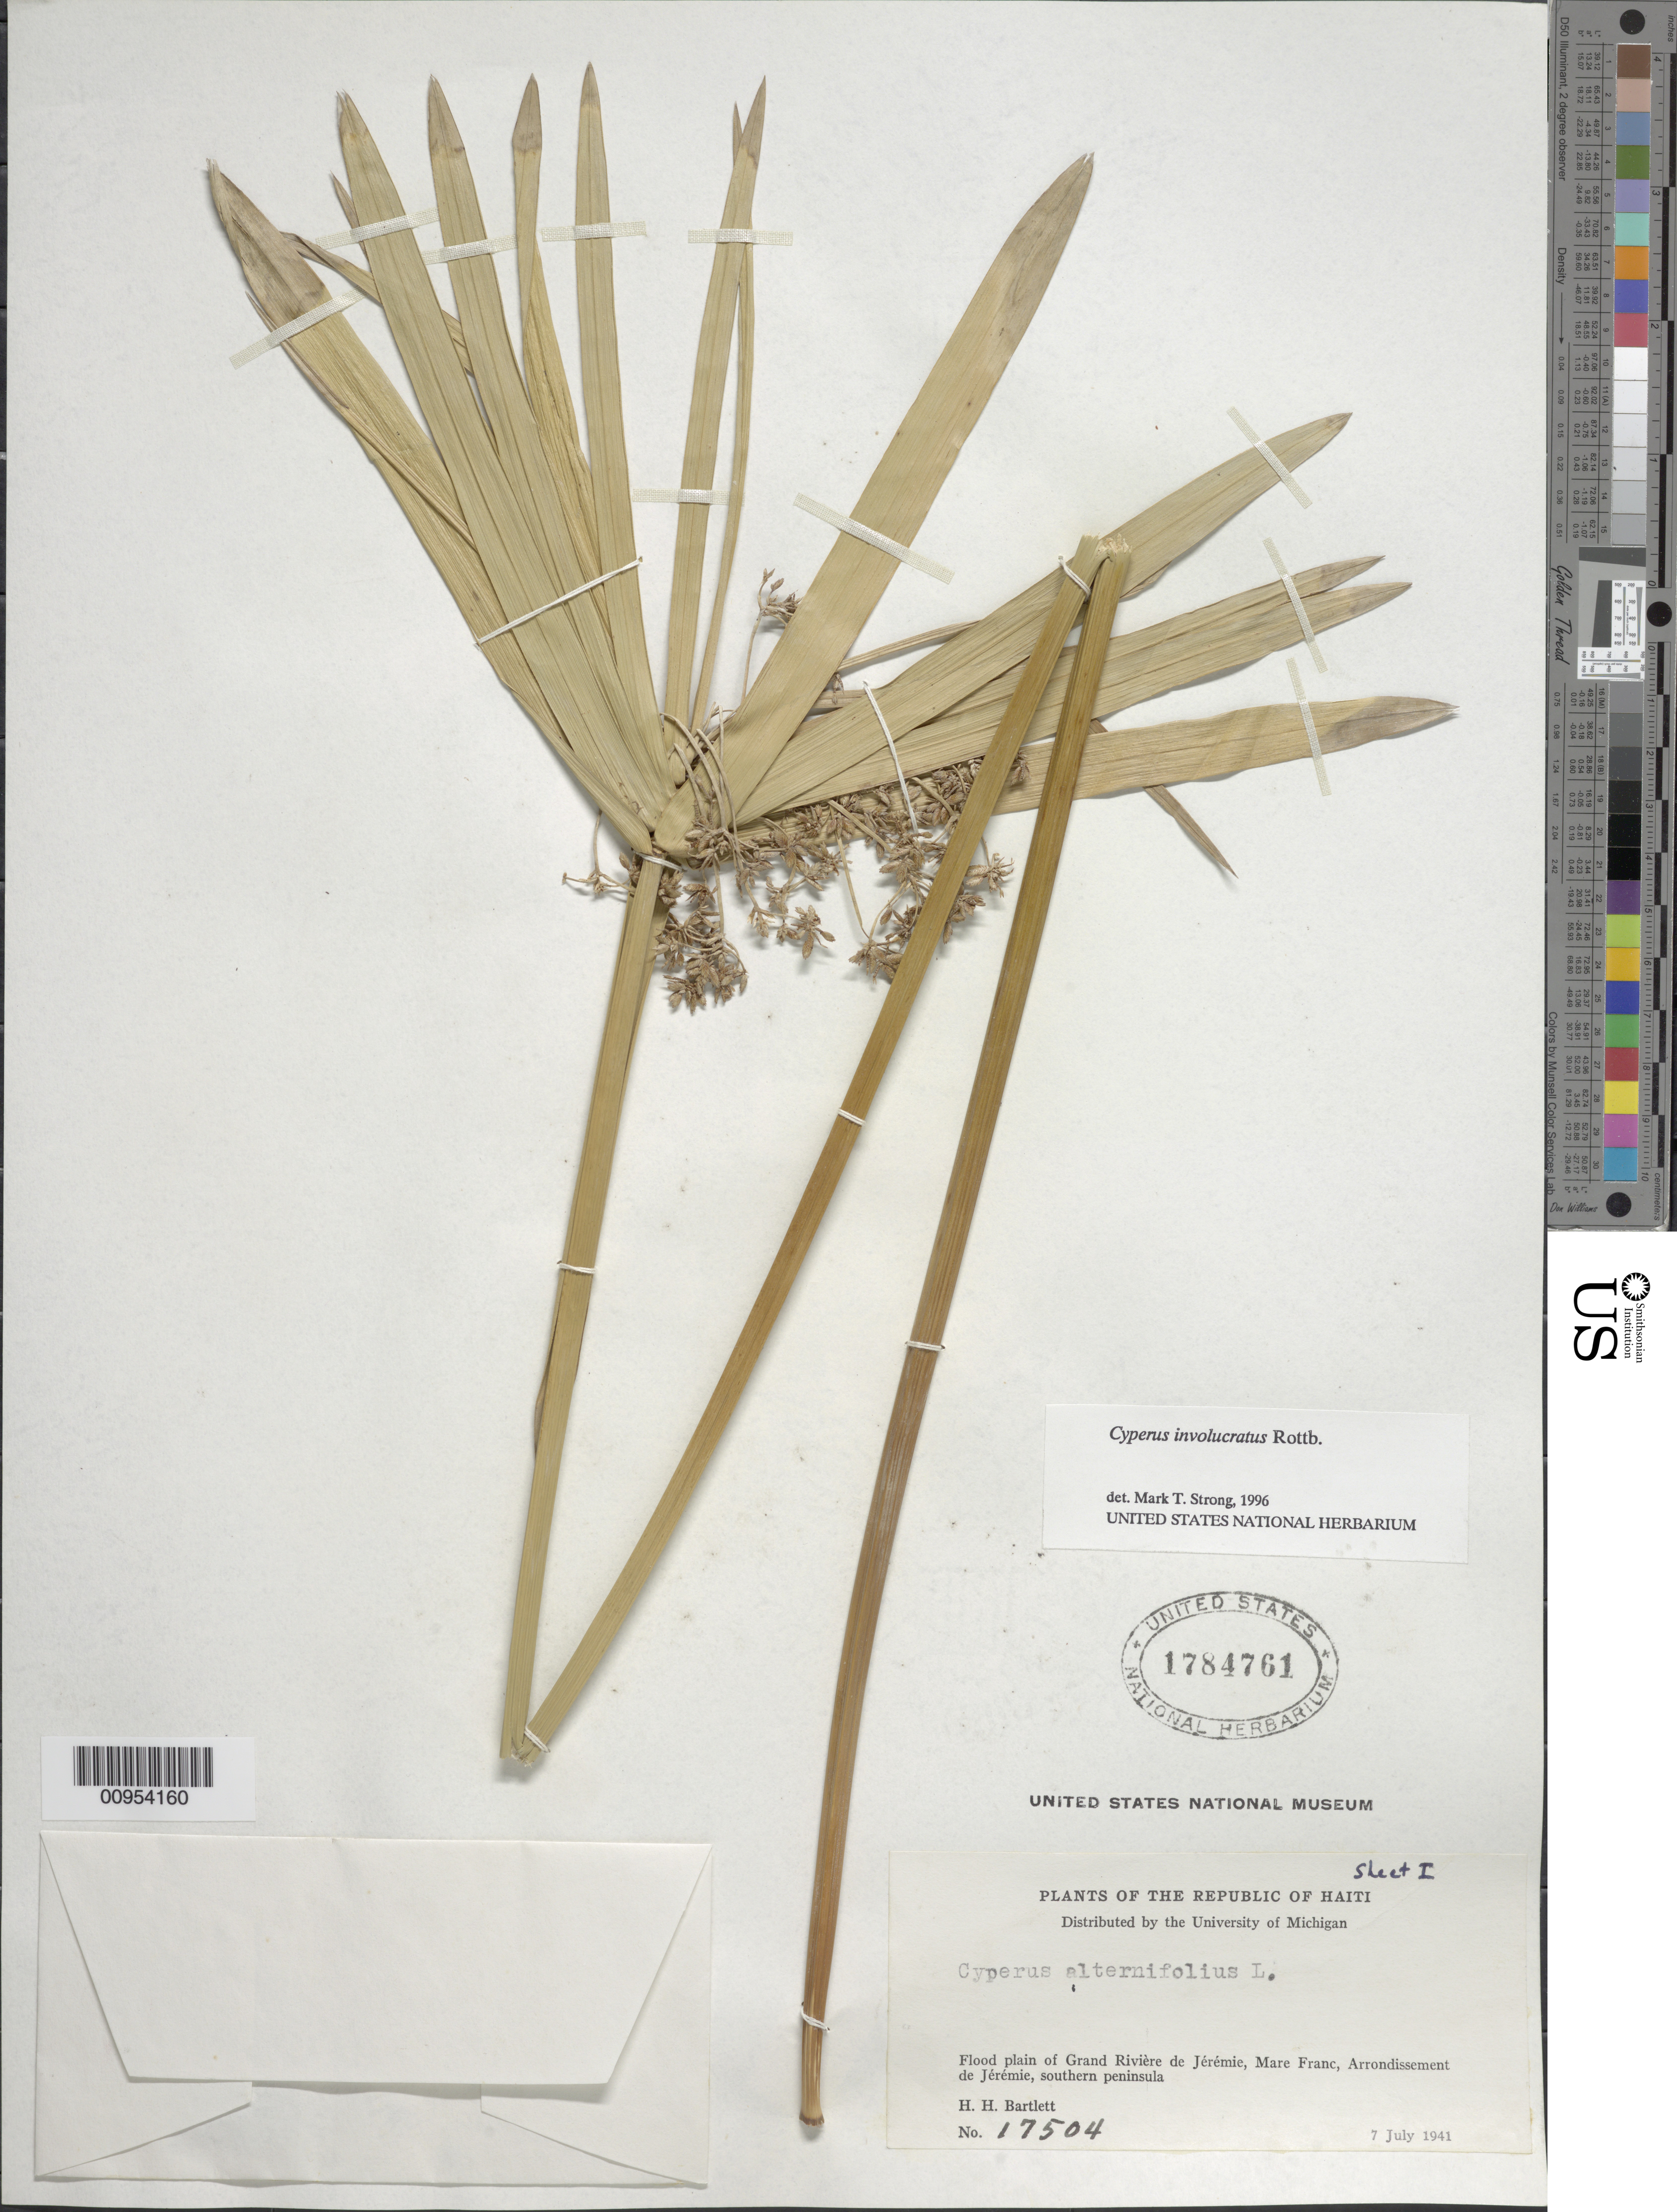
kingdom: Plantae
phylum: Tracheophyta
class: Liliopsida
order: Poales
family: Cyperaceae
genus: Cyperus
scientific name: Cyperus involucratus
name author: Rottb.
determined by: Strong, M. T., (US), Smithsonian Institution - National Museum of Natural History (UNITED STATES)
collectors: H. H. Bartlett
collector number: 17504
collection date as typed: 07 Jul 1941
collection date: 1941-07-07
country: Haiti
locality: Flood plain of Grand Rivière de Jérémie, Mare Franc, Arrondissement de Jérémie, southern peninsula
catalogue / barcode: US 1784761